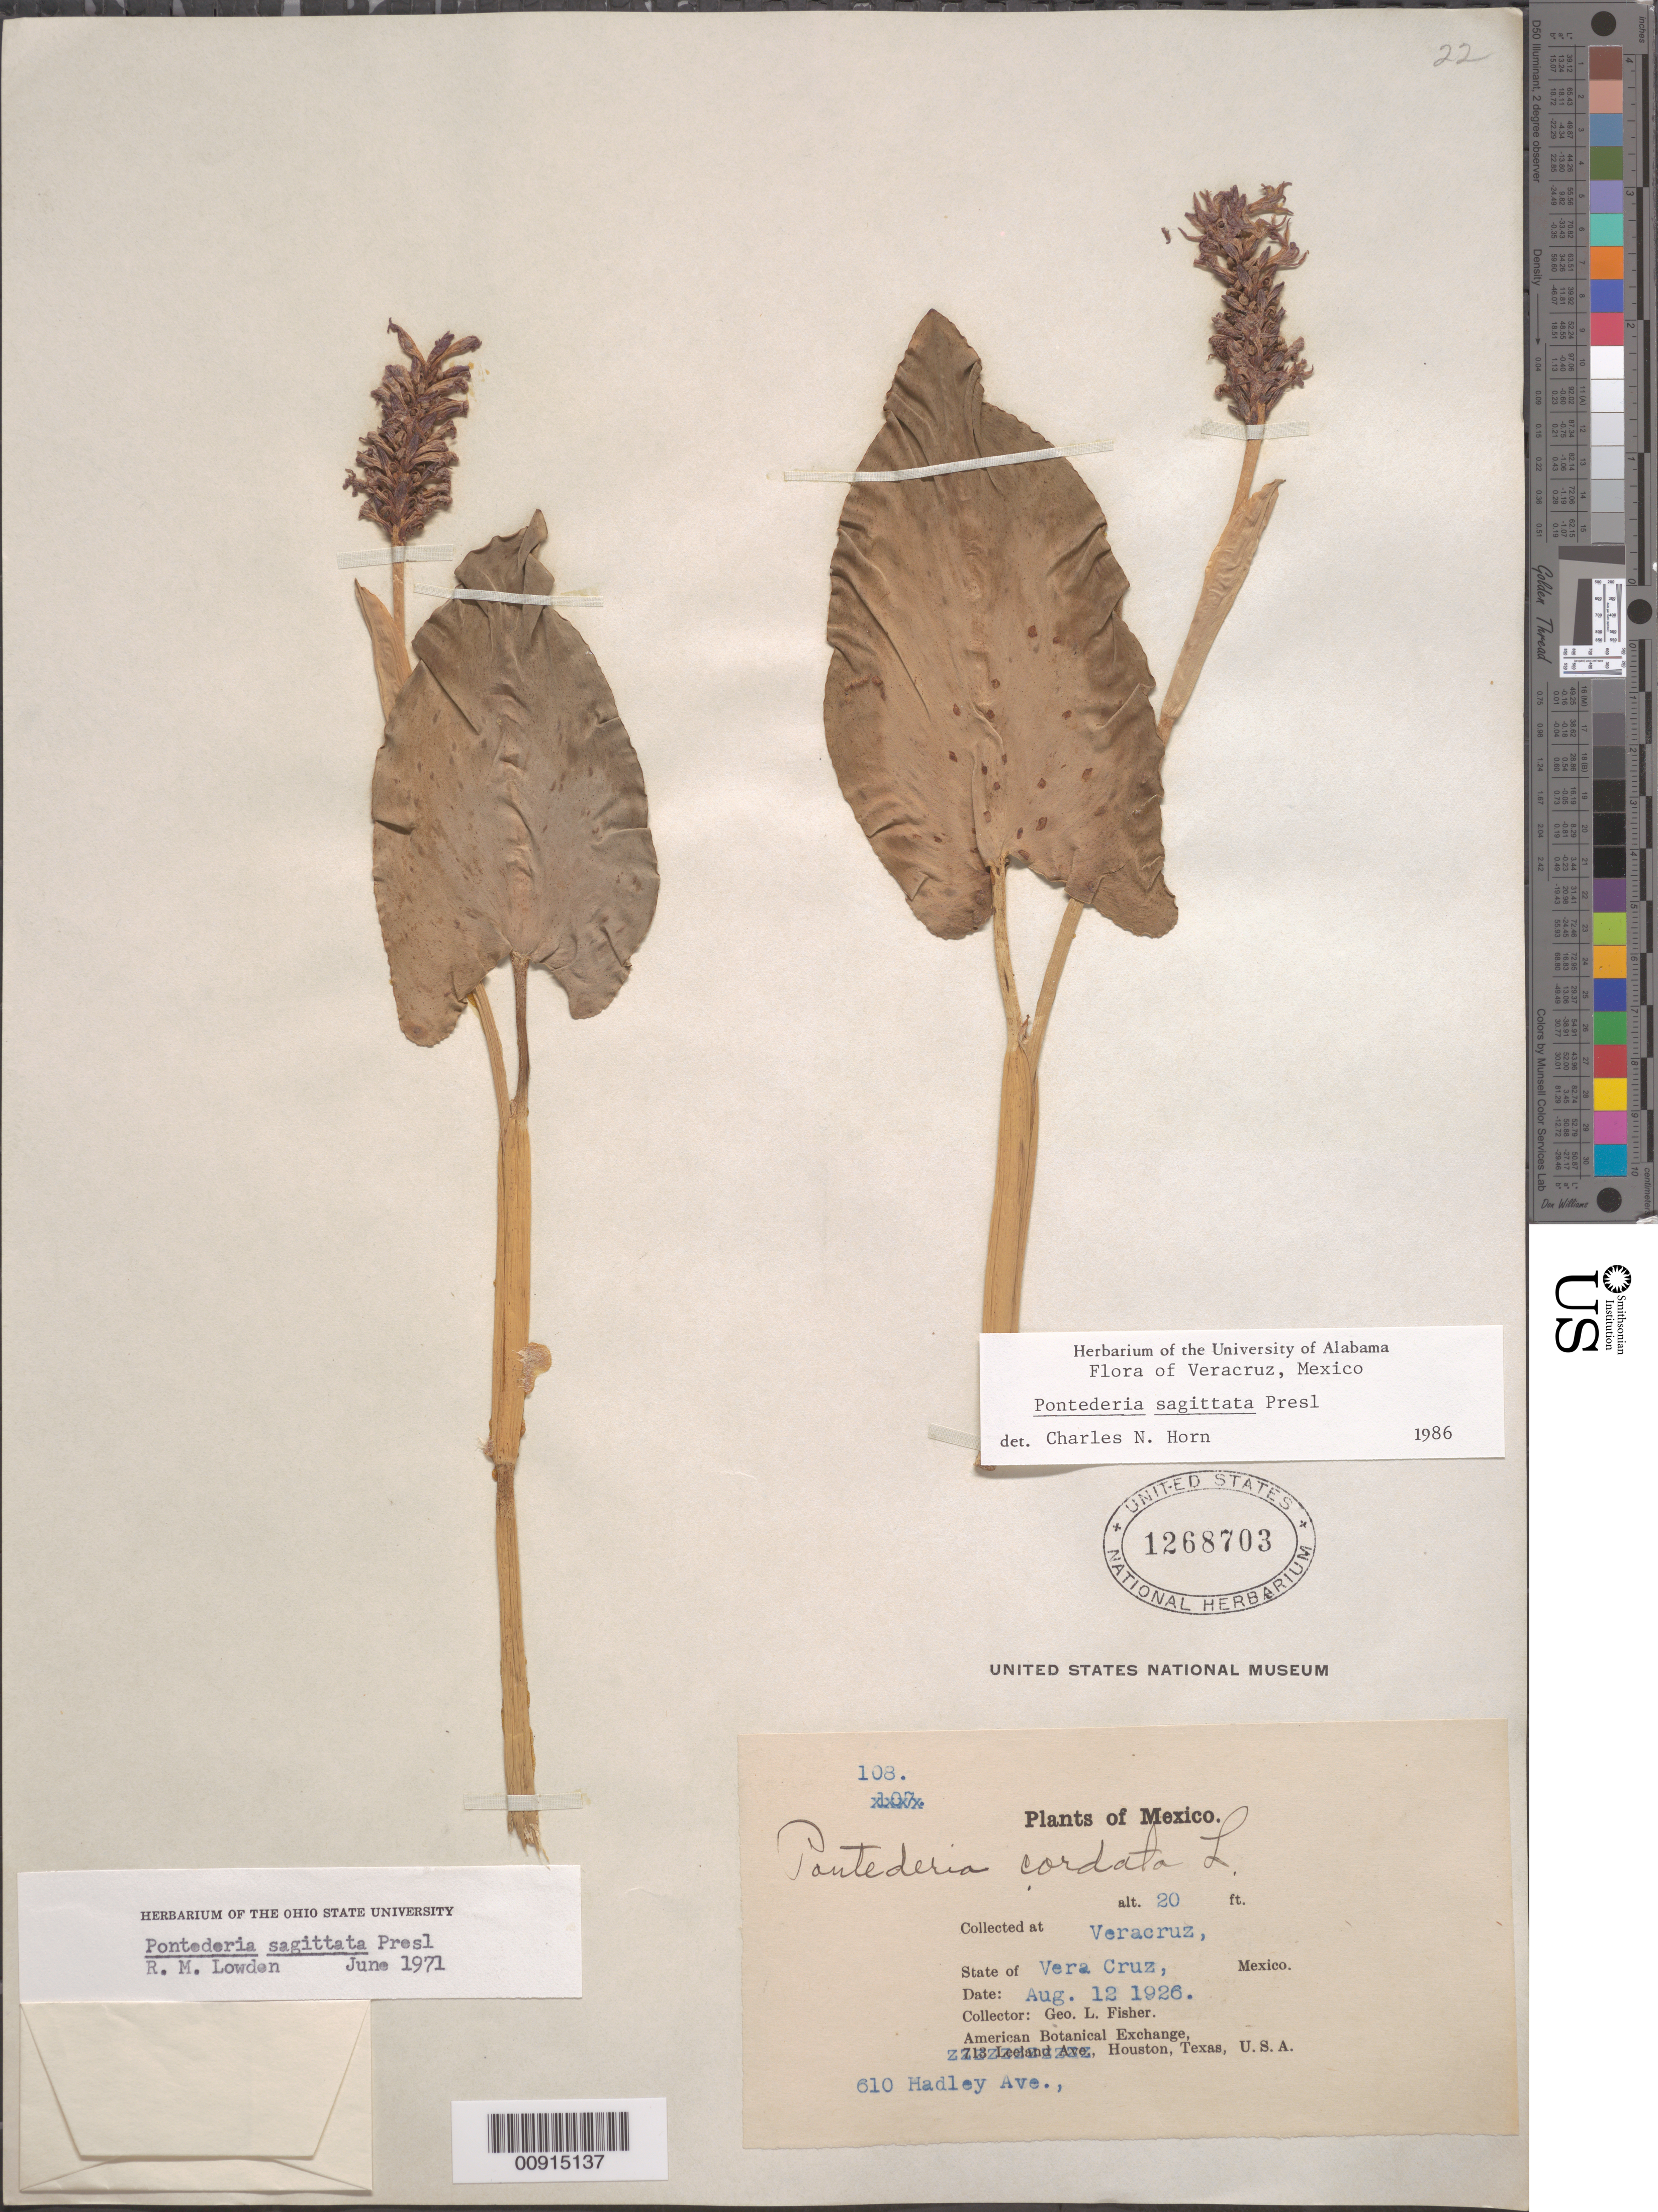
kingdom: Plantae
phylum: Tracheophyta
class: Liliopsida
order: Commelinales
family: Pontederiaceae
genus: Pontederia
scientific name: Pontederia sagittata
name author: C. Presl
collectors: G. L. Fisher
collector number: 108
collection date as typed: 12 Aug 1926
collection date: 1926-08-12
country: Mexico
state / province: Veracruz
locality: Veracruz, State of Veracruz.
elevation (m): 6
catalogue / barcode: US 1268703